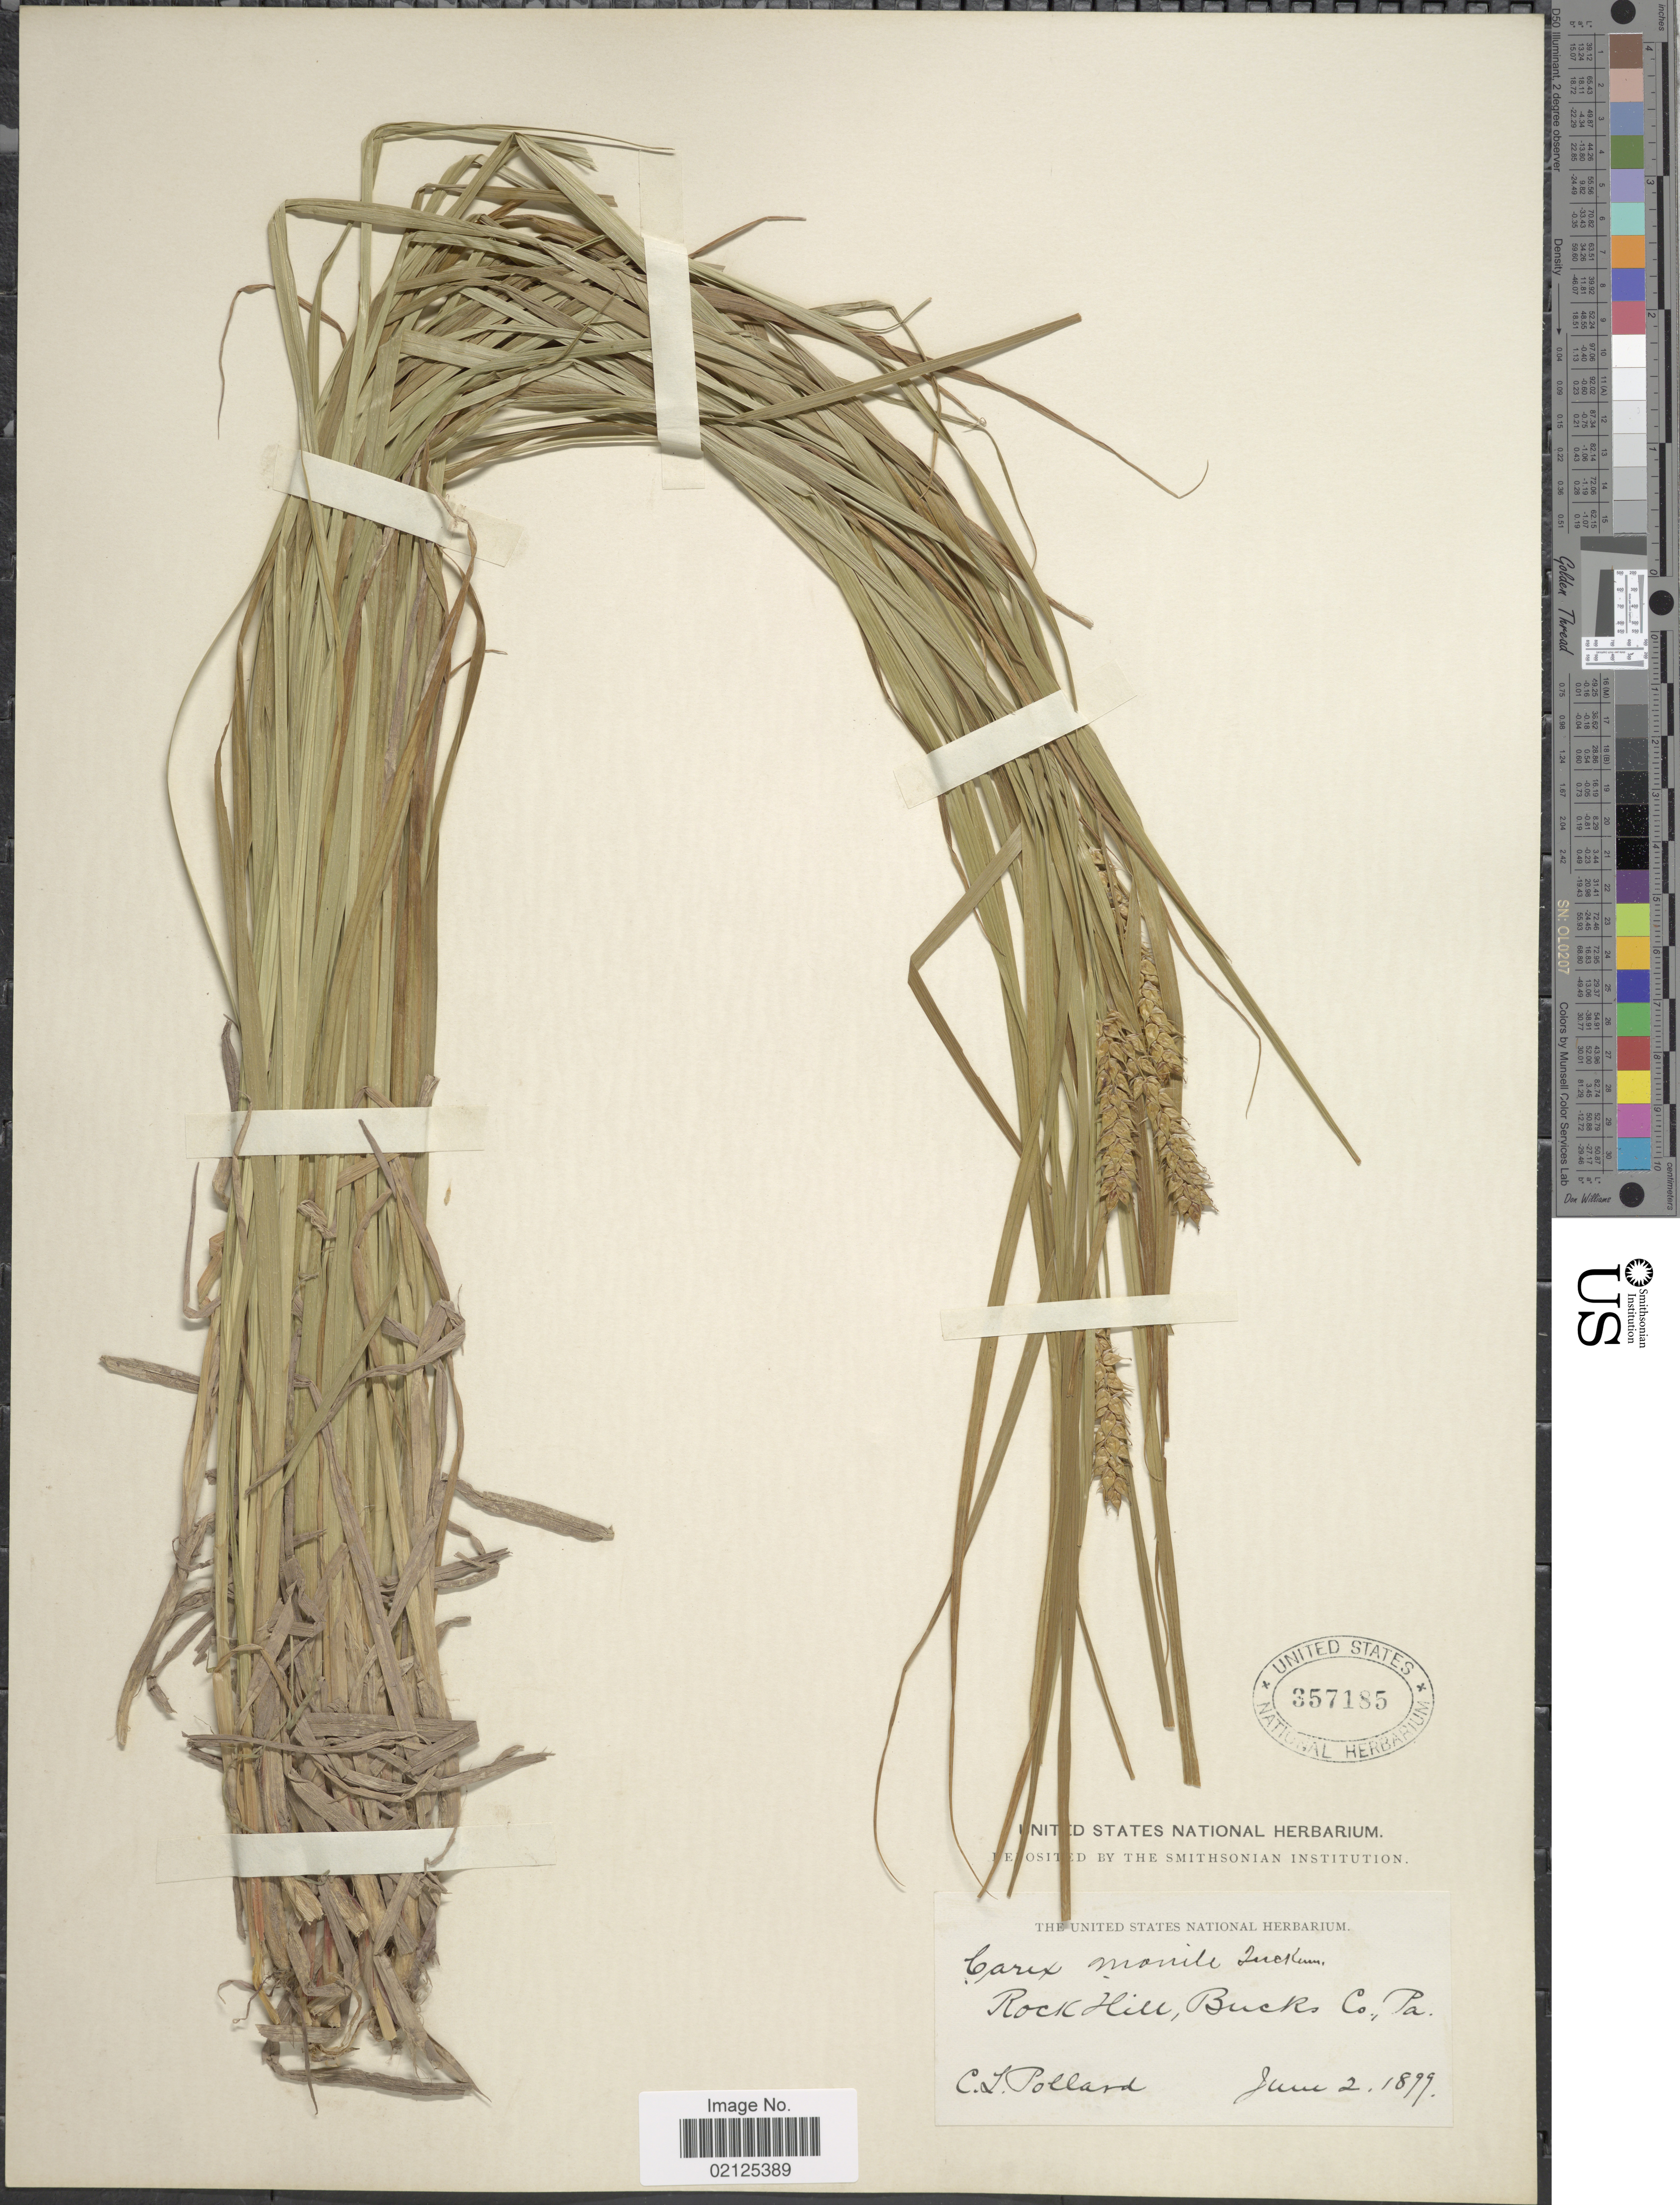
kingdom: Plantae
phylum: Tracheophyta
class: Liliopsida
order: Poales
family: Cyperaceae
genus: Carex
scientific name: Carex vesicaria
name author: L.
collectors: C. L. Pollard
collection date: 1899-06-02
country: United States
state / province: Pennsylvania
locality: Rock Hill, Bucks Co.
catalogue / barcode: US 357185